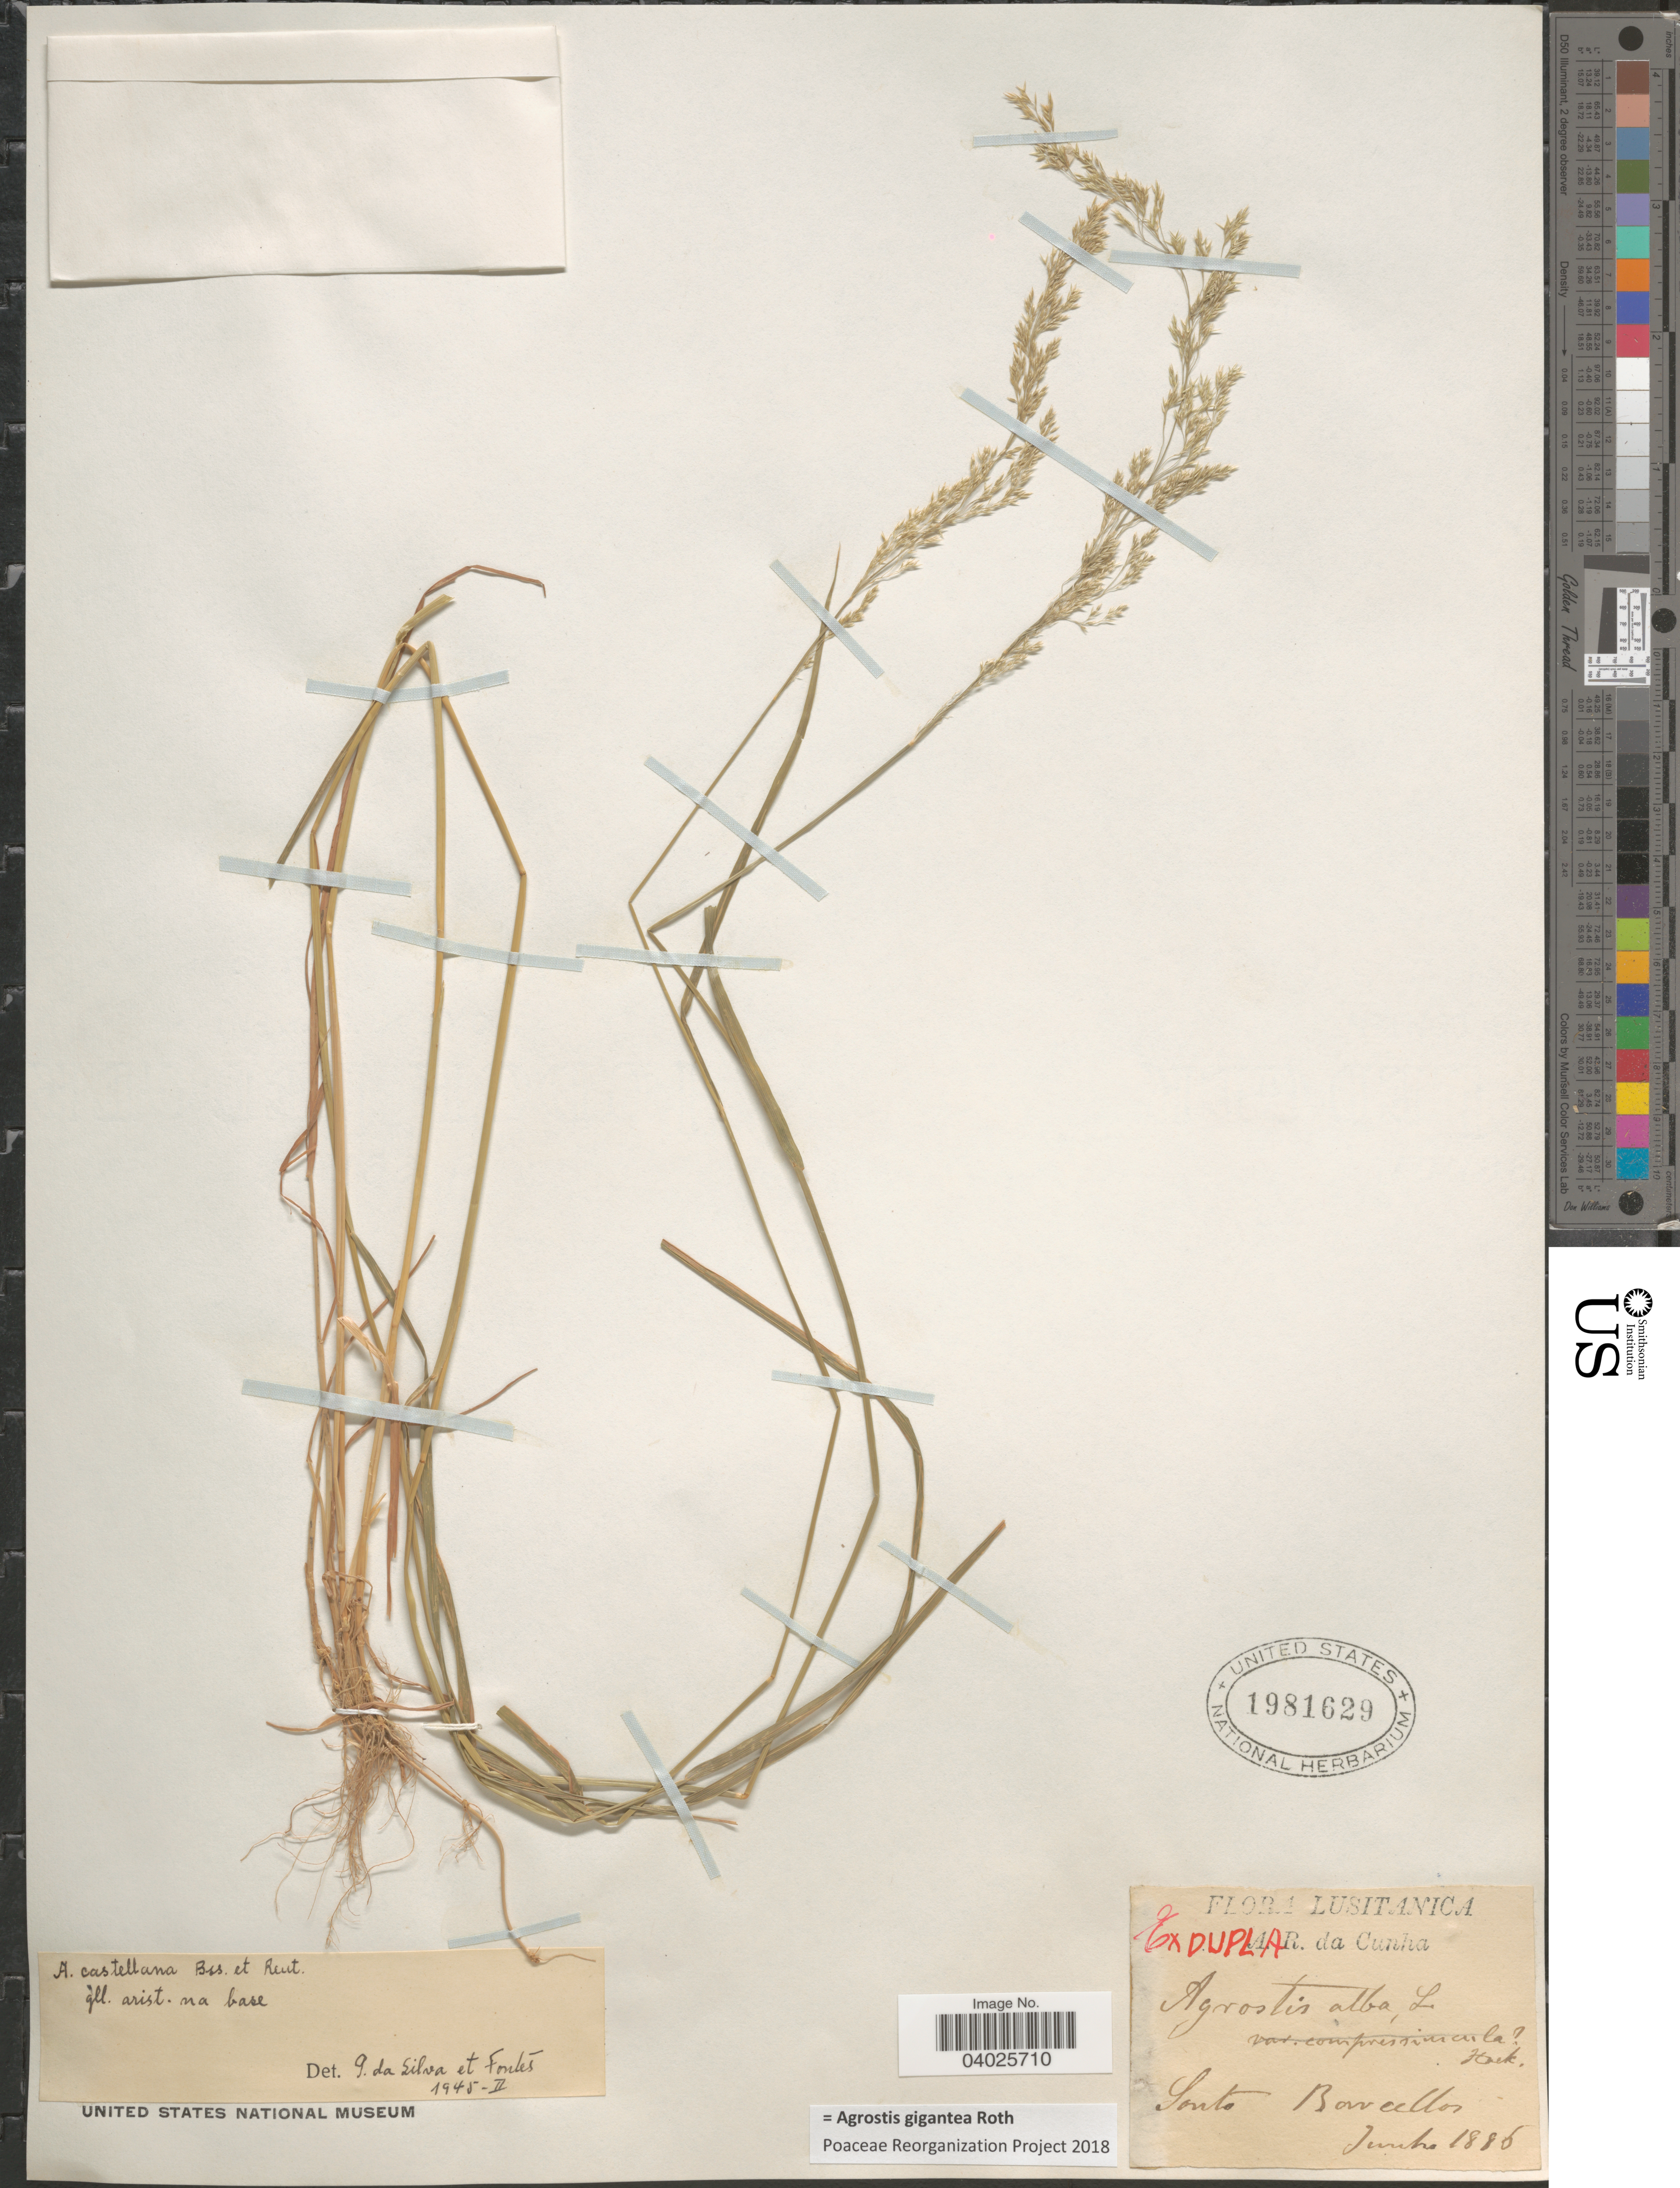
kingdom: Plantae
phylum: Tracheophyta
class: Liliopsida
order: Poales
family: Poaceae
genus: Agrostis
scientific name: Agrostis gigantea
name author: Roth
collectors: A. Da Cunha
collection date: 1885-06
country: Portugal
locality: Lusitanica. Santo Barcellos.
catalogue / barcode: US 1981629